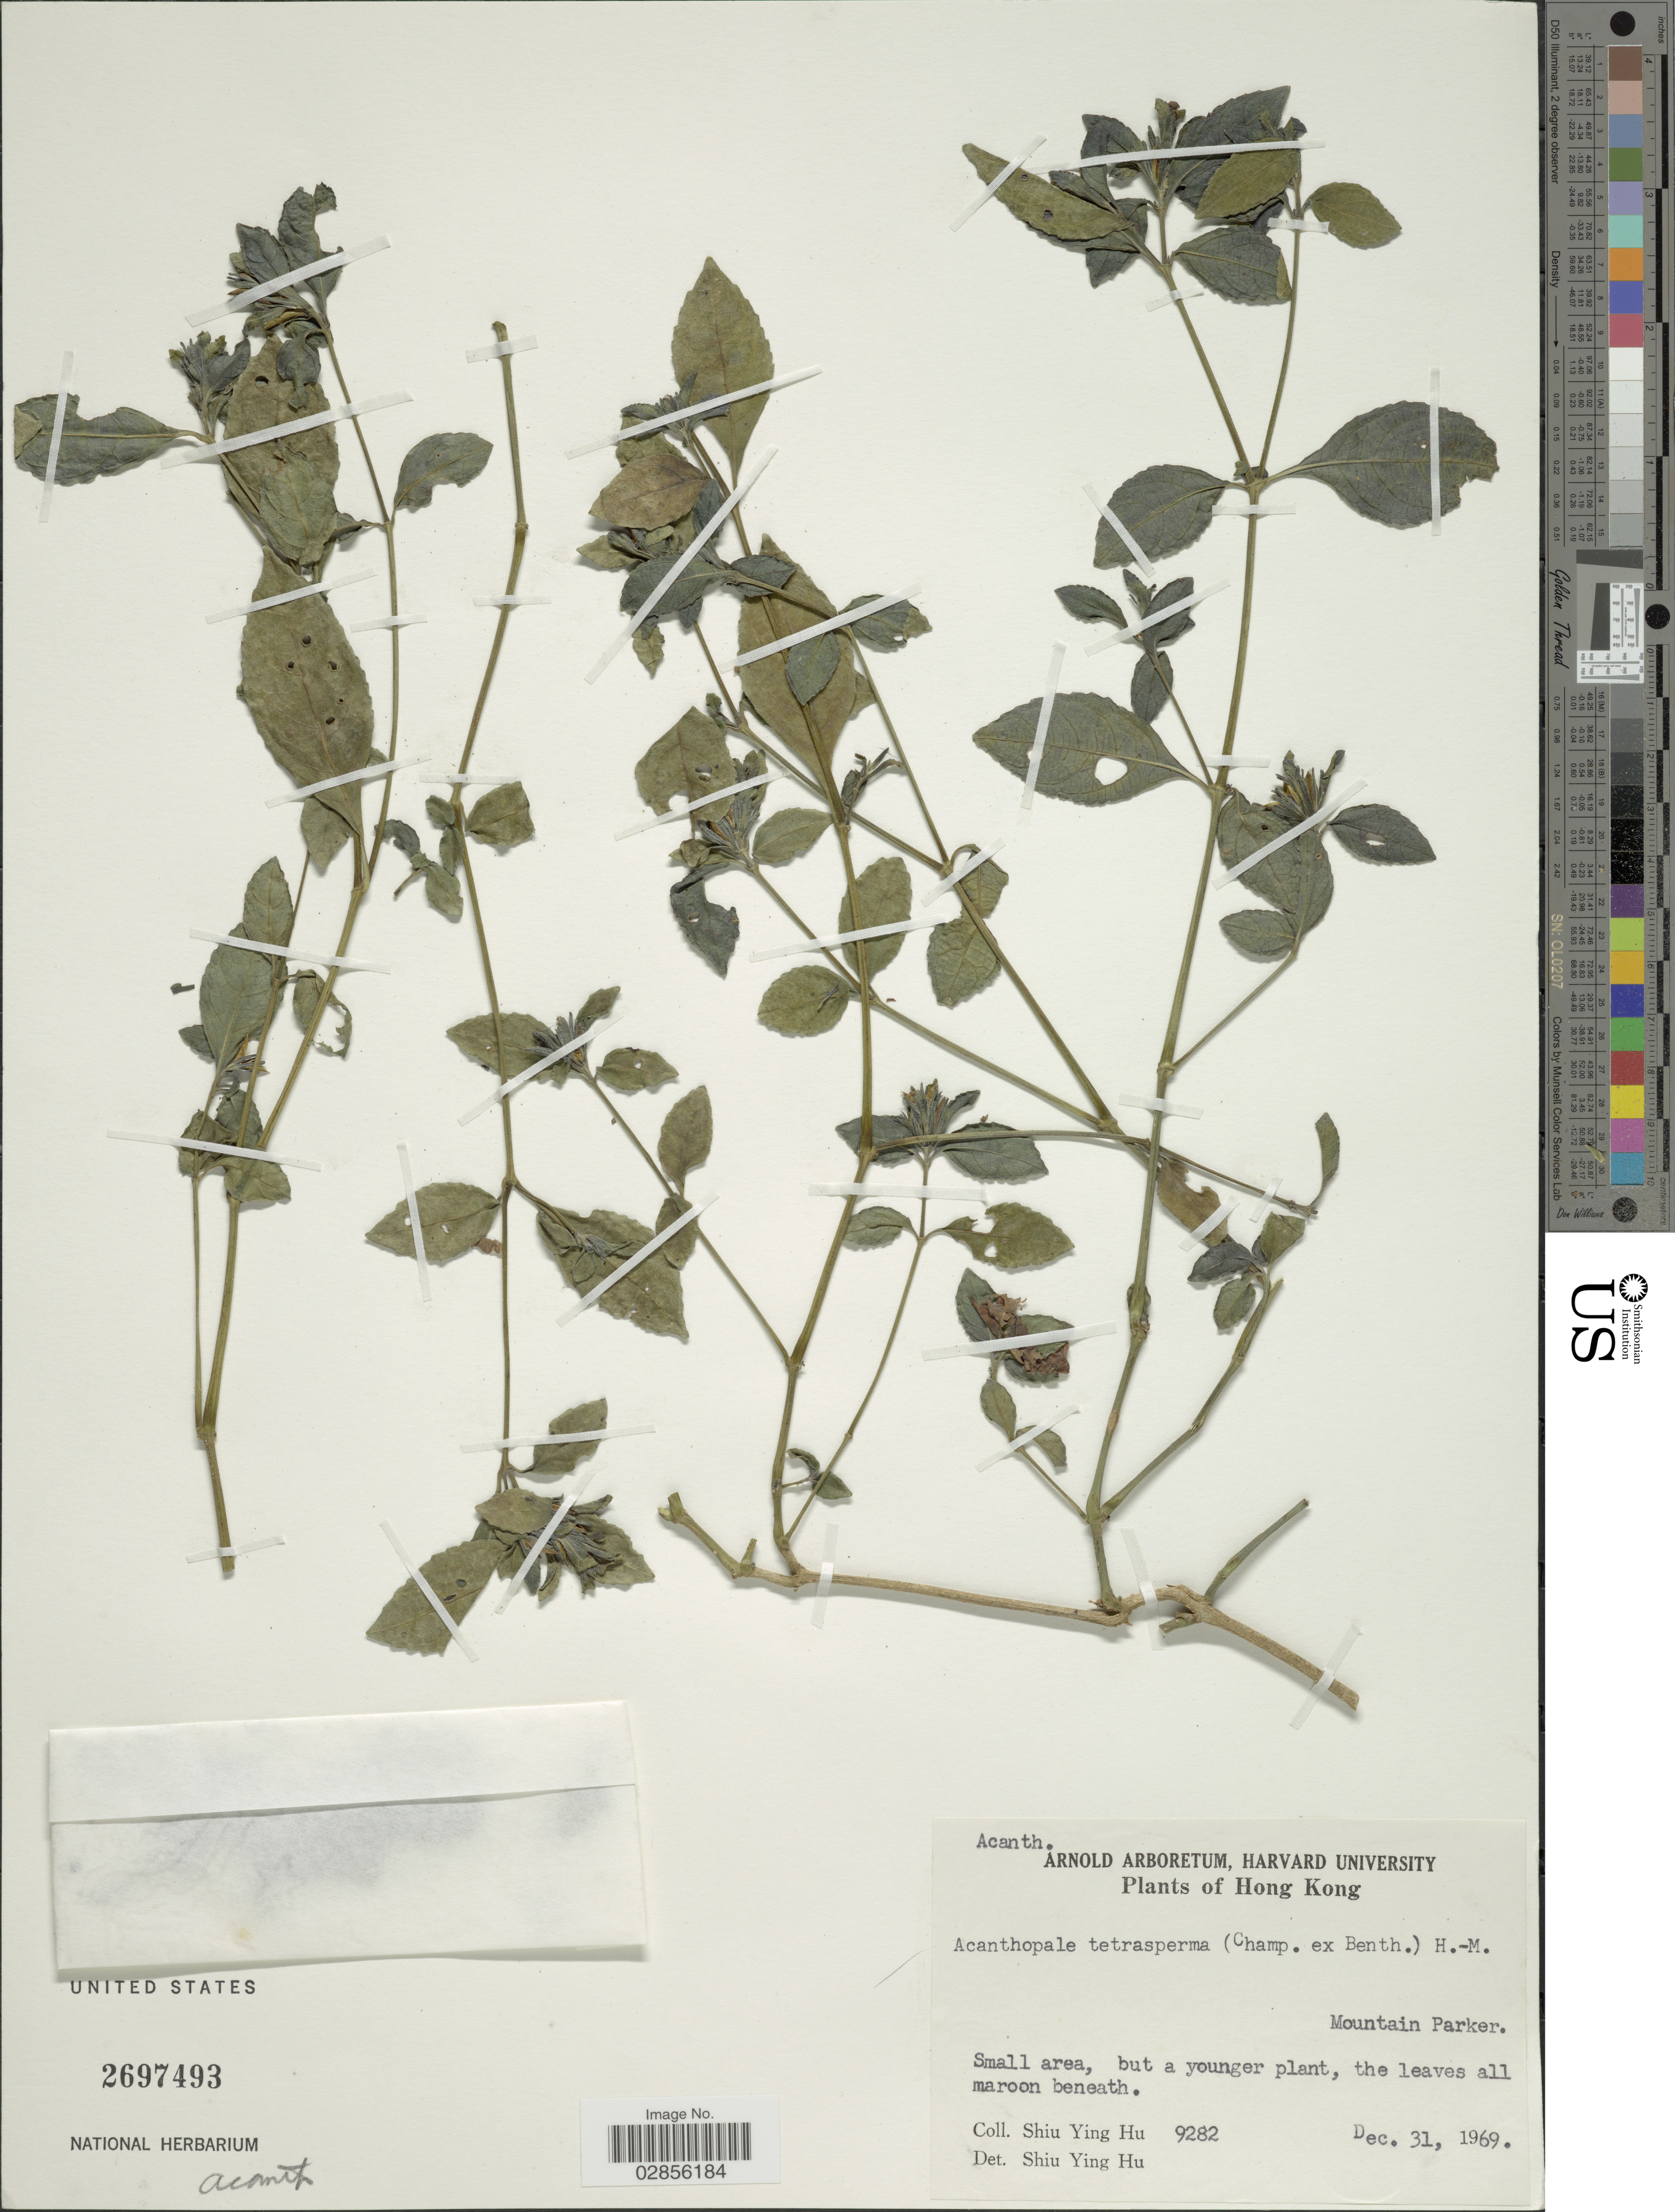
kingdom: Plantae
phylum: Tracheophyta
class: Magnoliopsida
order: Lamiales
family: Acanthaceae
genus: Acanthopale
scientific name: Acanthopale tetrasperma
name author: (Champ.) Hand.-Mazz.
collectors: S. Y. Hu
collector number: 9282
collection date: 1969-12-31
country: China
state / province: Hong Kong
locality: Mountain Parker.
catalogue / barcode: US 2697493